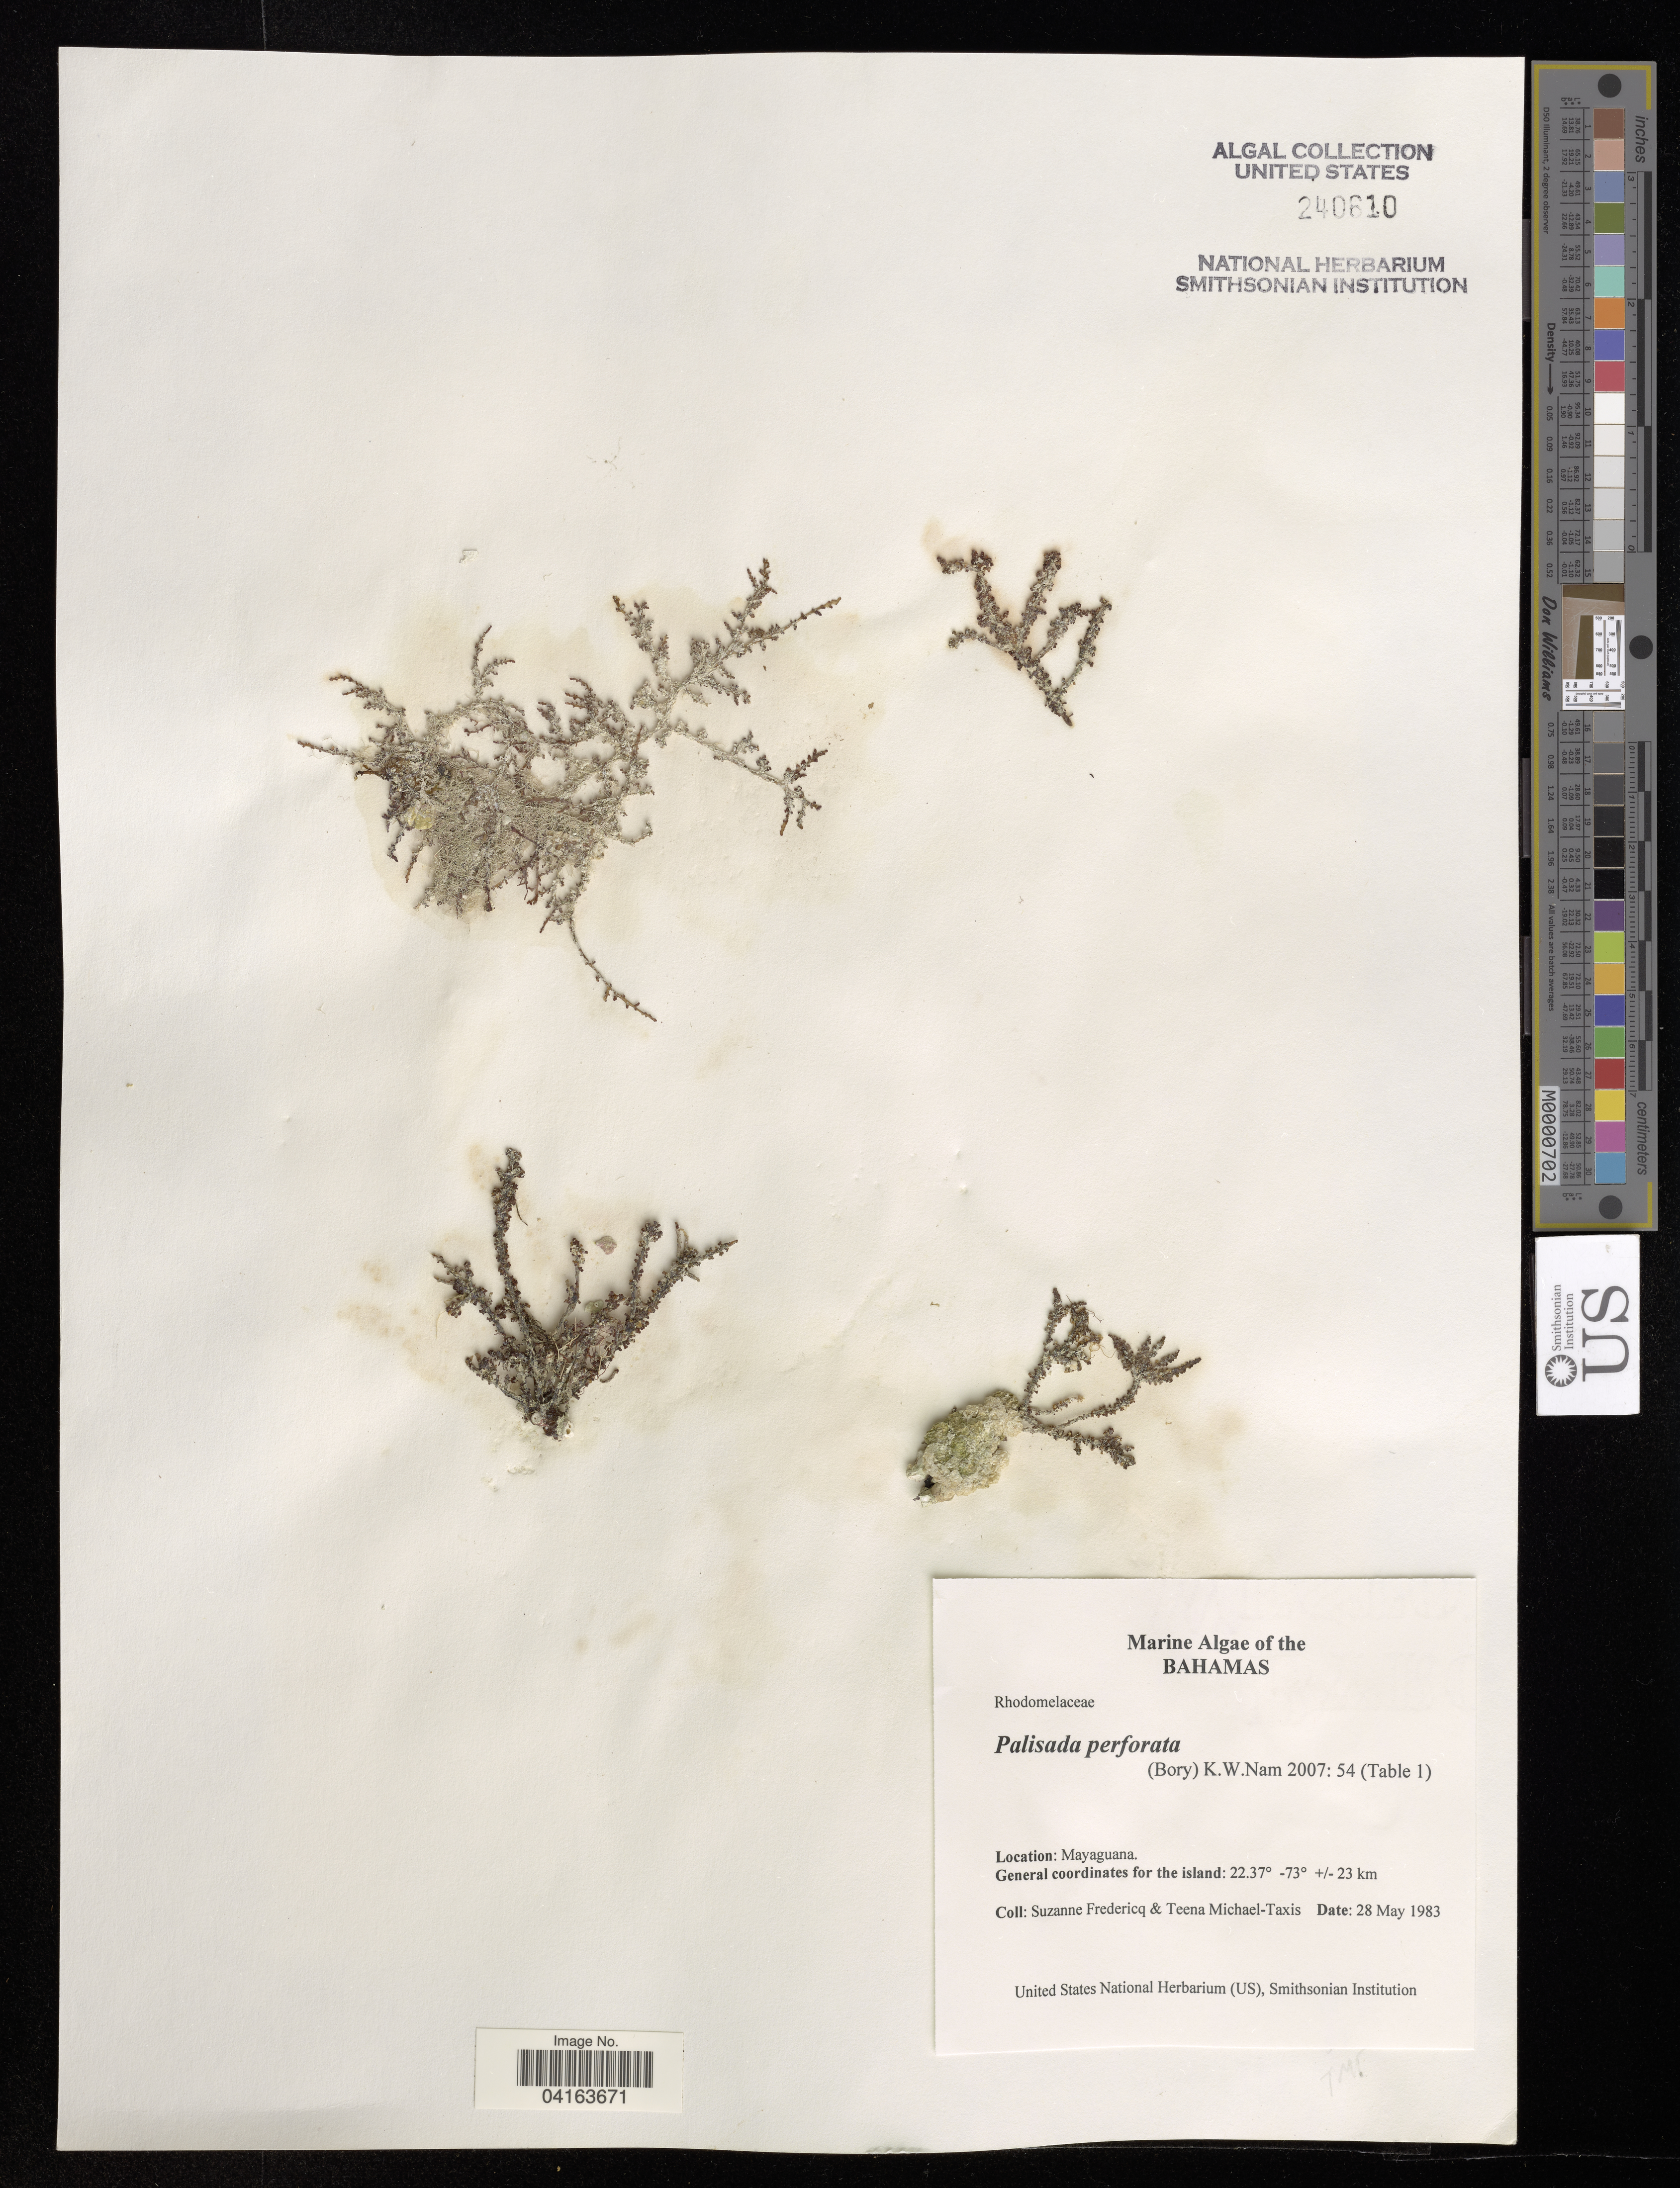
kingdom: Plantae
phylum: Rhodophyta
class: Florideophyceae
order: Ceramiales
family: Rhodomelaceae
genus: Palisada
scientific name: Palisada perforata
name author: (Bory) K.W. Nam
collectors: S. Fredericq & T. Michael-Taxis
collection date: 1983-05-28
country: Bahamas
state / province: Mayaguana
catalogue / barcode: US 240610